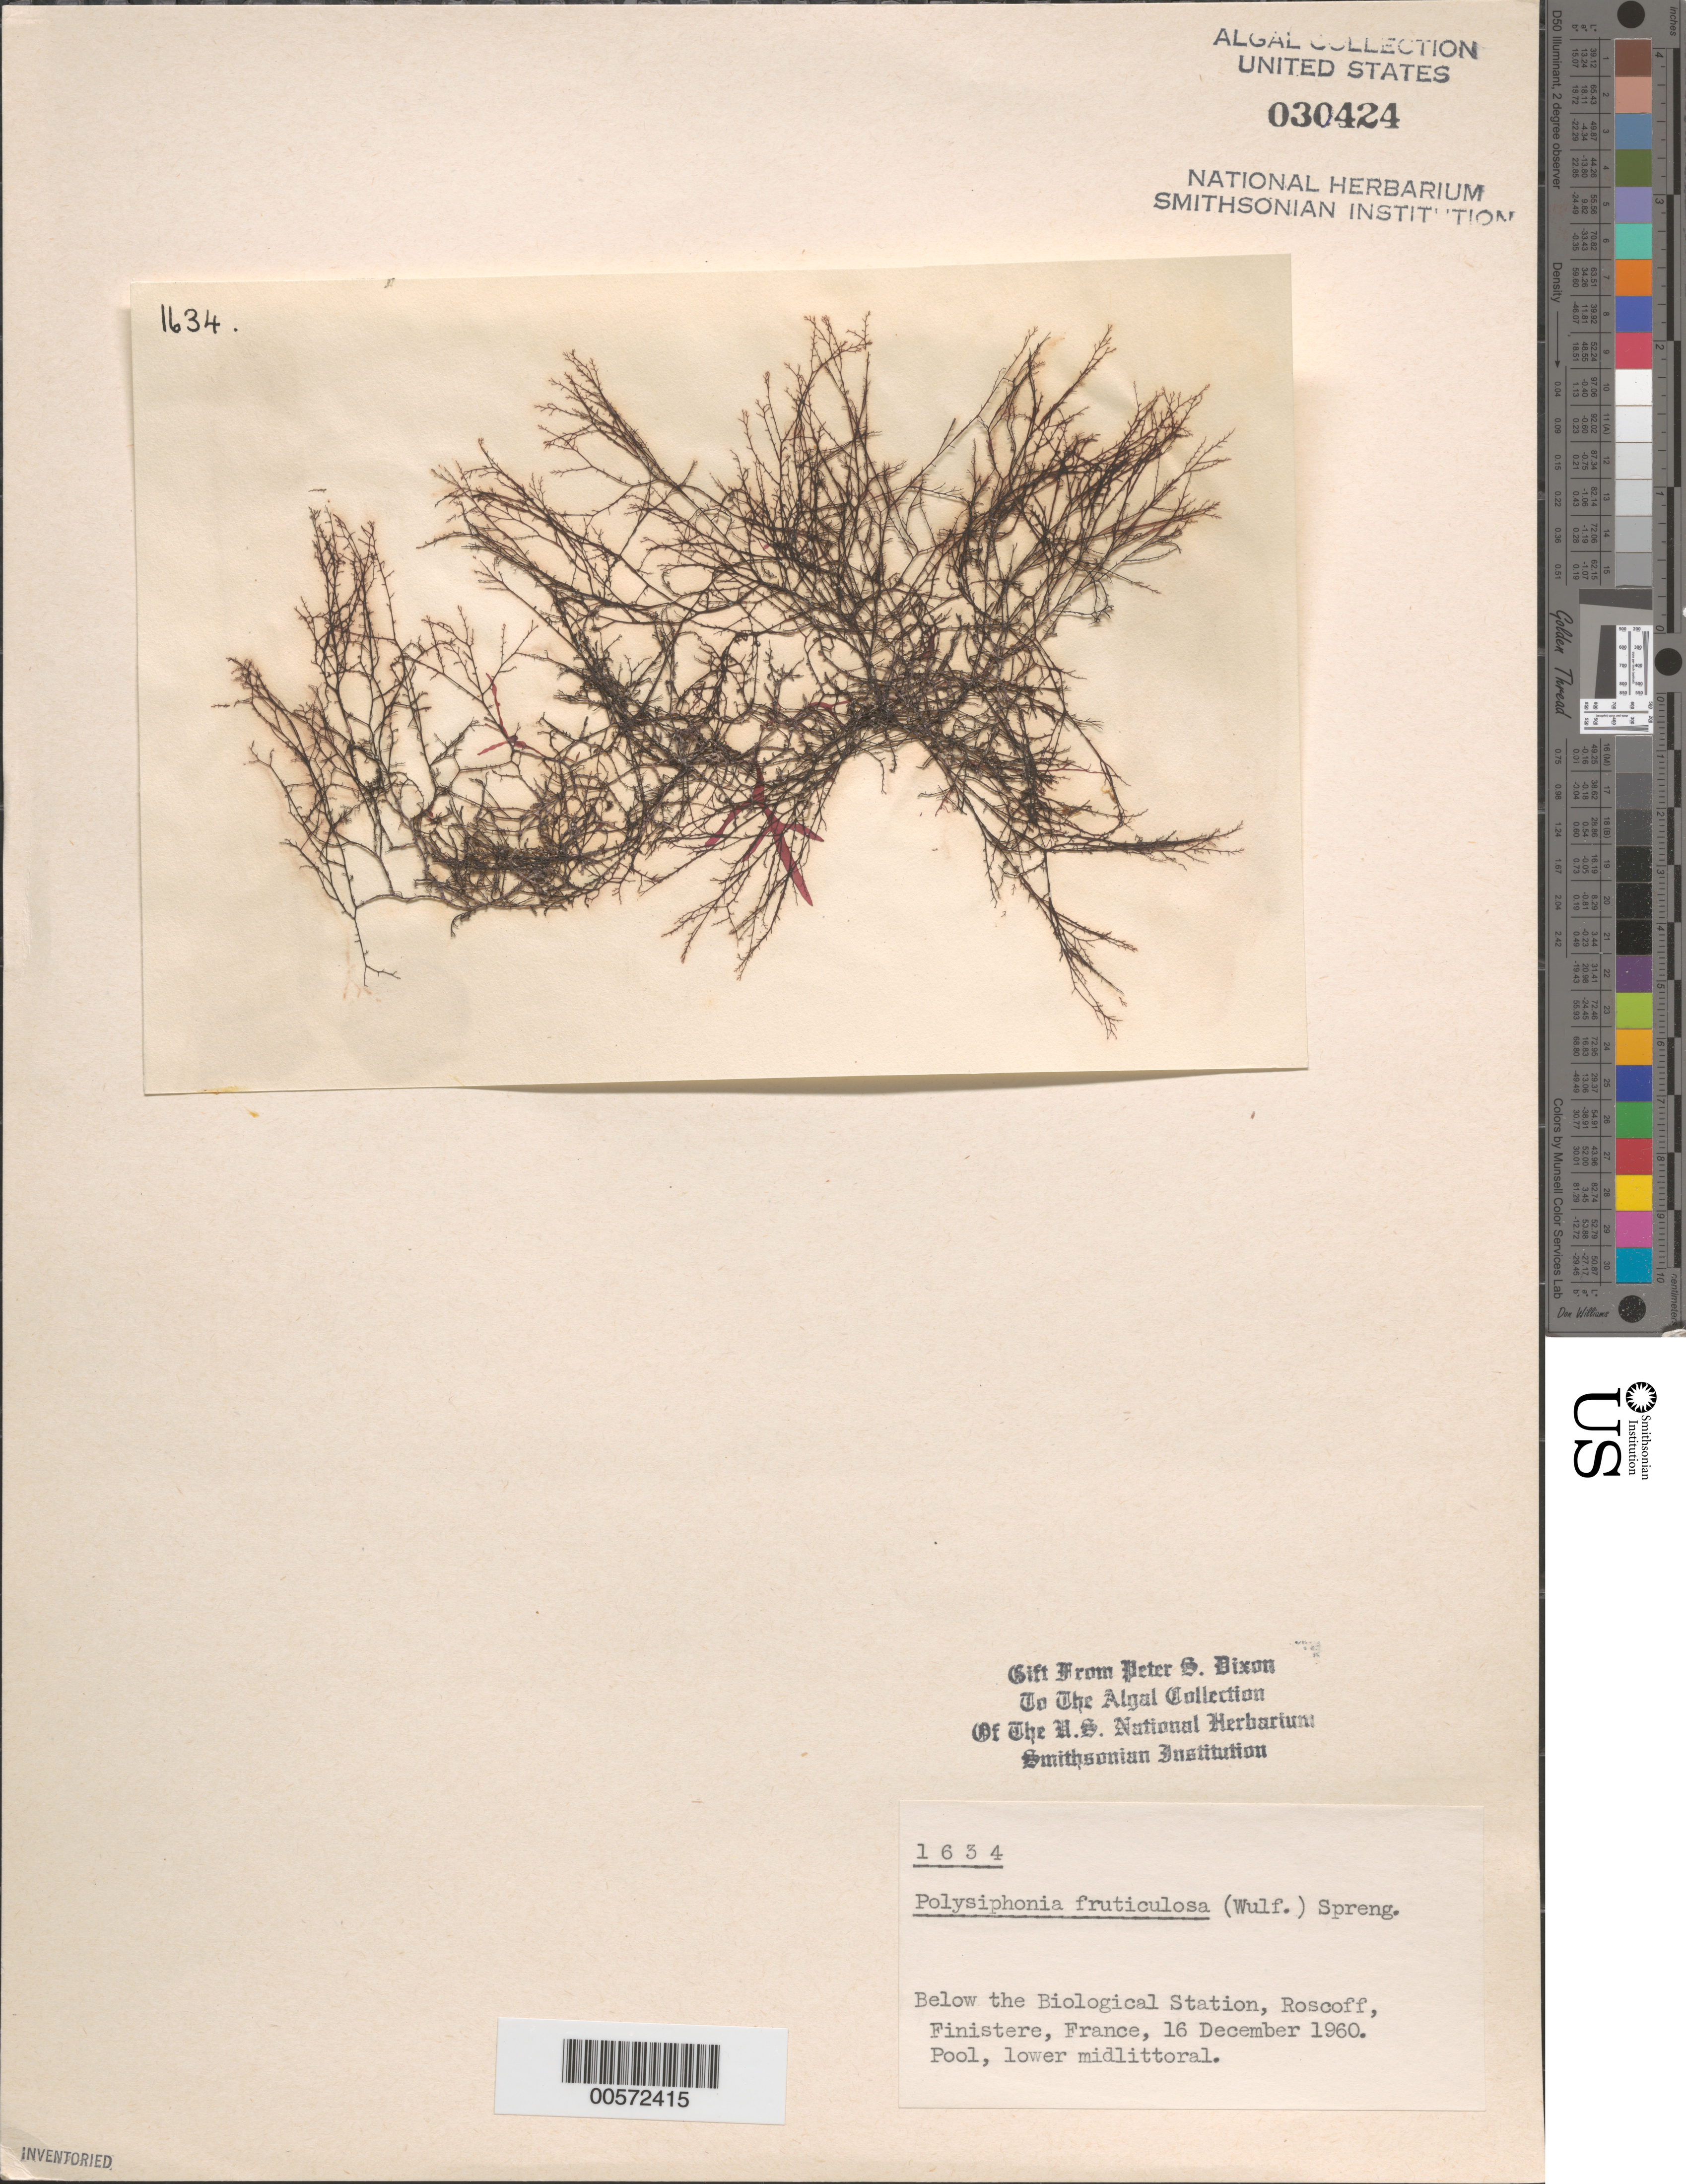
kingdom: Plantae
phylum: Rhodophyta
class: Florideophyceae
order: Ceramiales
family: Rhodomelaceae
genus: Polysiphonia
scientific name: Polysiphonia fruticulosa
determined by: Dixon, P. S.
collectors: P. S. Dixon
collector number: PSD 1634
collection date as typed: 16 Dec 1960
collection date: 1960-12-16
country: France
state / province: Bretagne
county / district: Finistère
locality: Roscoff, below biological station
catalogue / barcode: US 30424